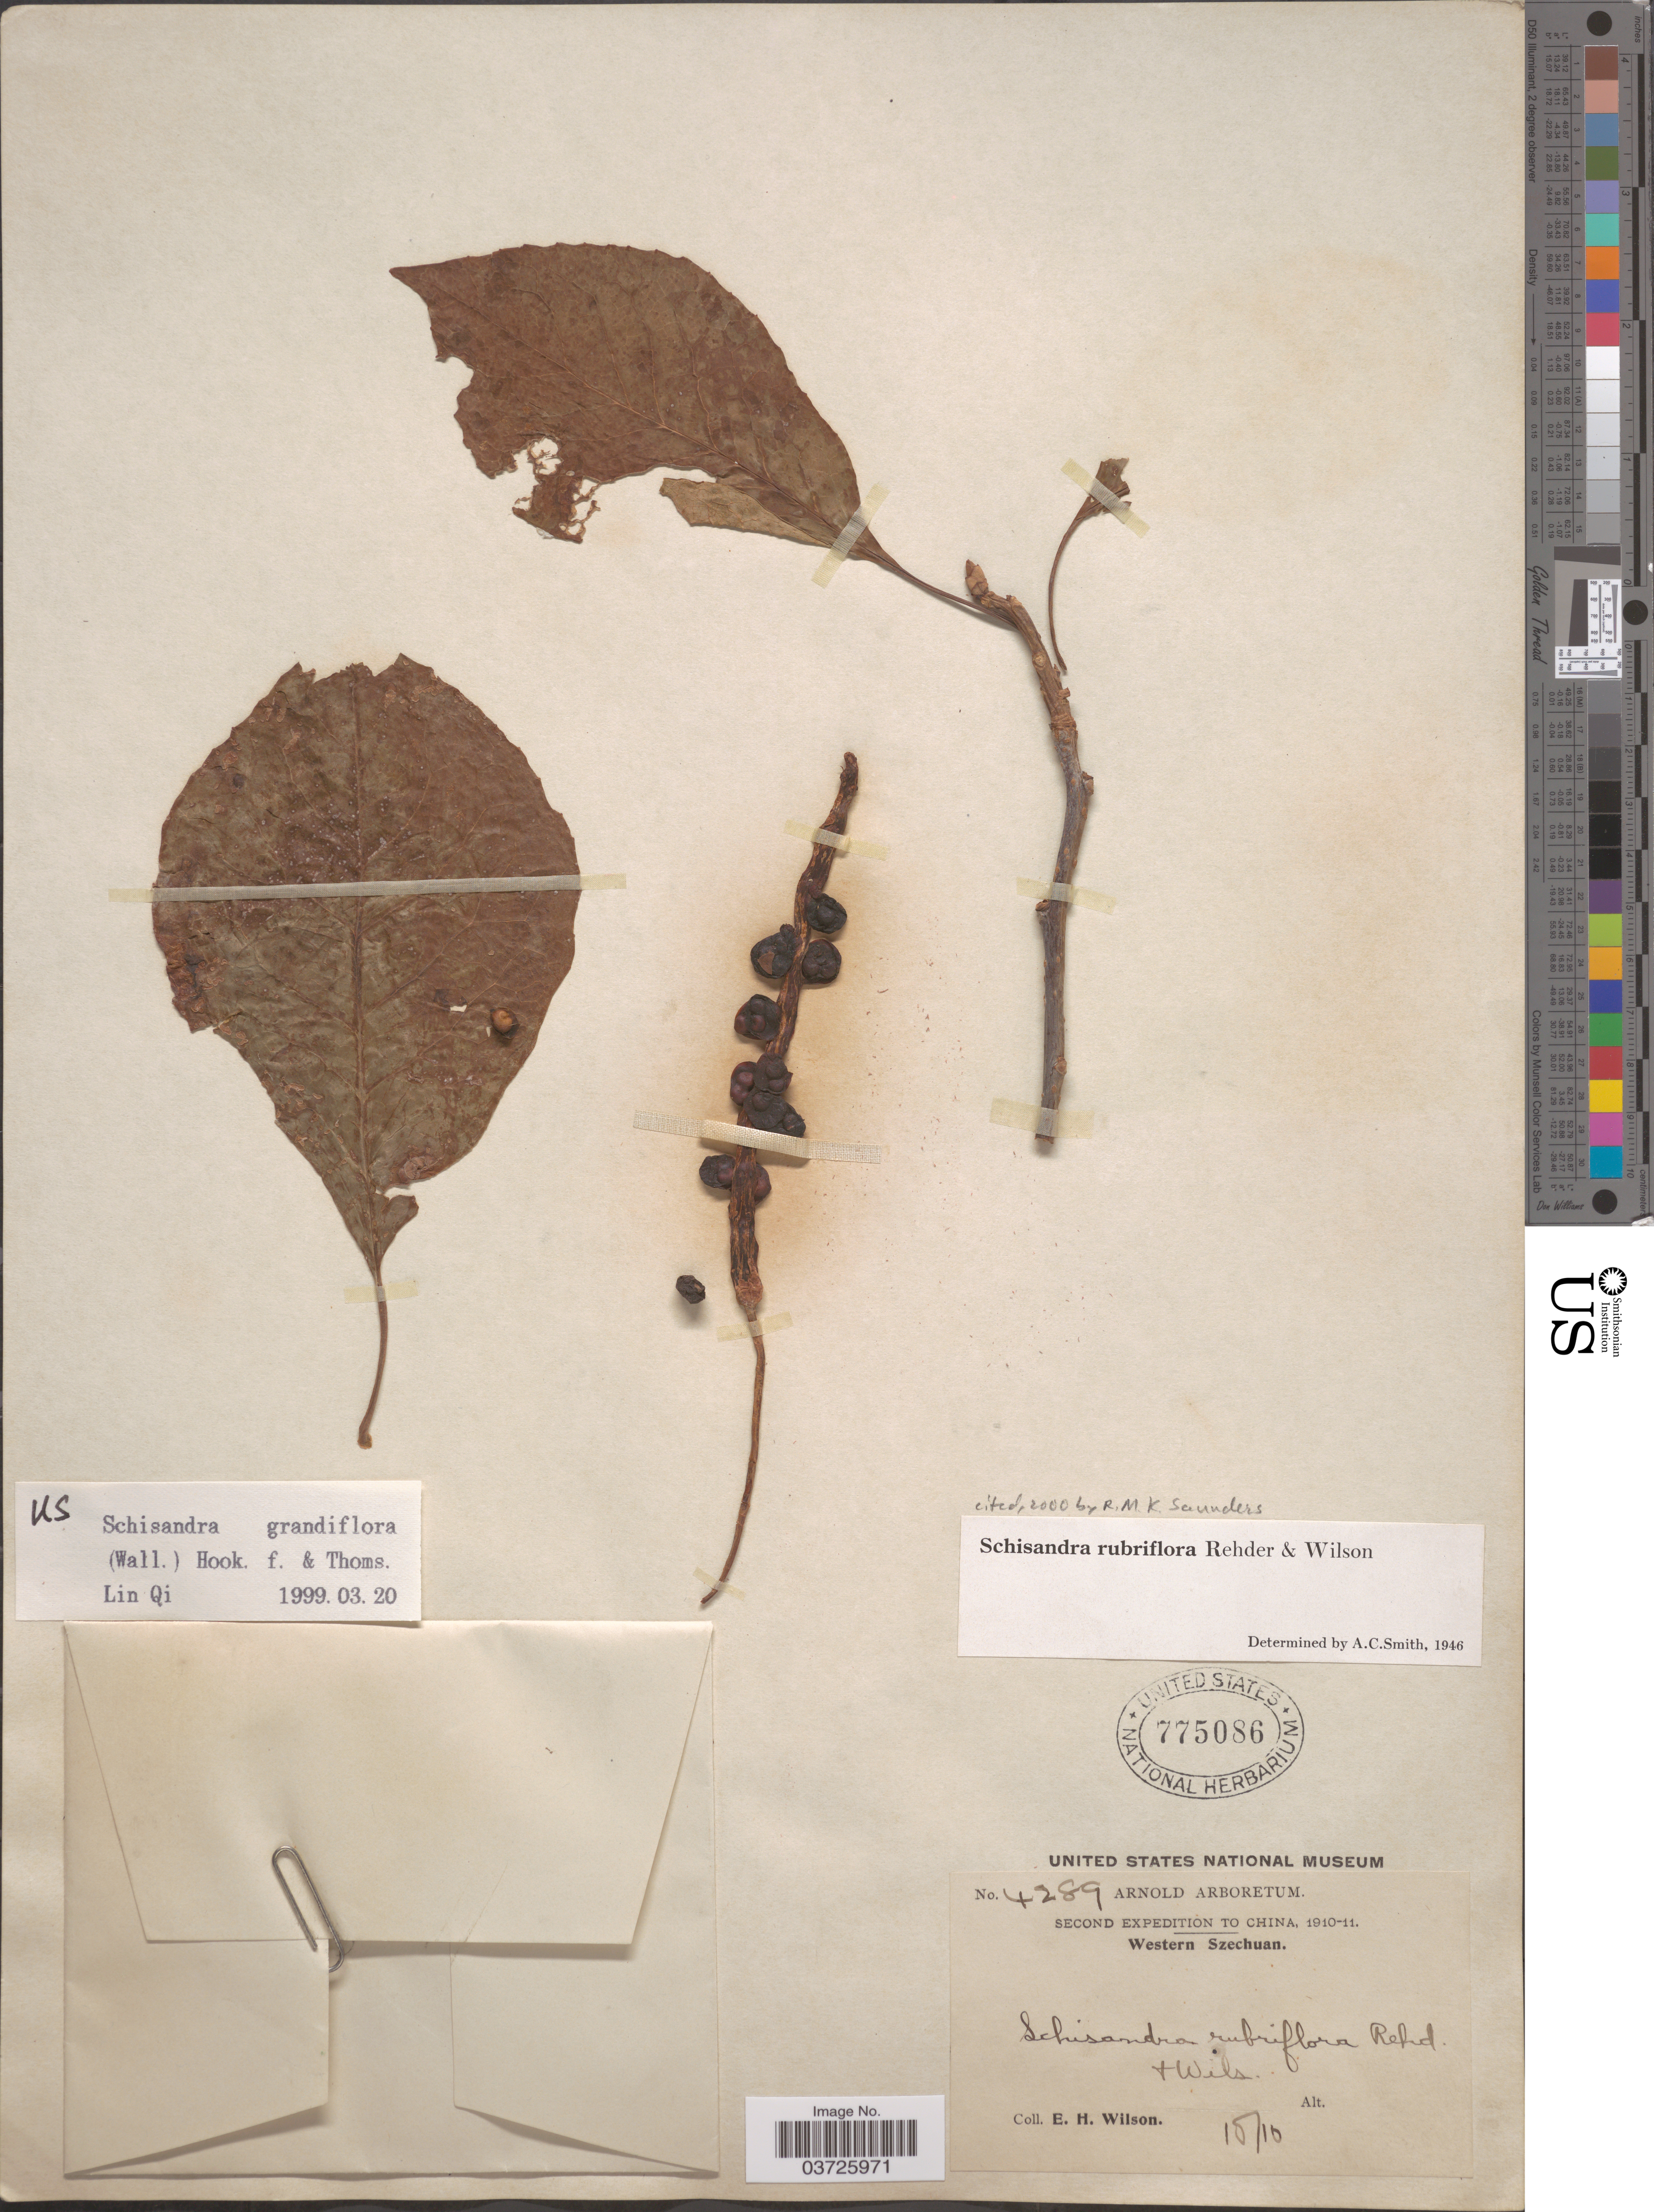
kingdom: Plantae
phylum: Tracheophyta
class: Magnoliopsida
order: Austrobaileyales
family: Schisandraceae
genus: Schisandra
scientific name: Schisandra grandiflora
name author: (Wall.) Hook. f. & Thoms.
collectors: E. Wilson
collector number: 4289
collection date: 1910-10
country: China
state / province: Sichuan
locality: Western Szechuan.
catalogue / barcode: US 775086